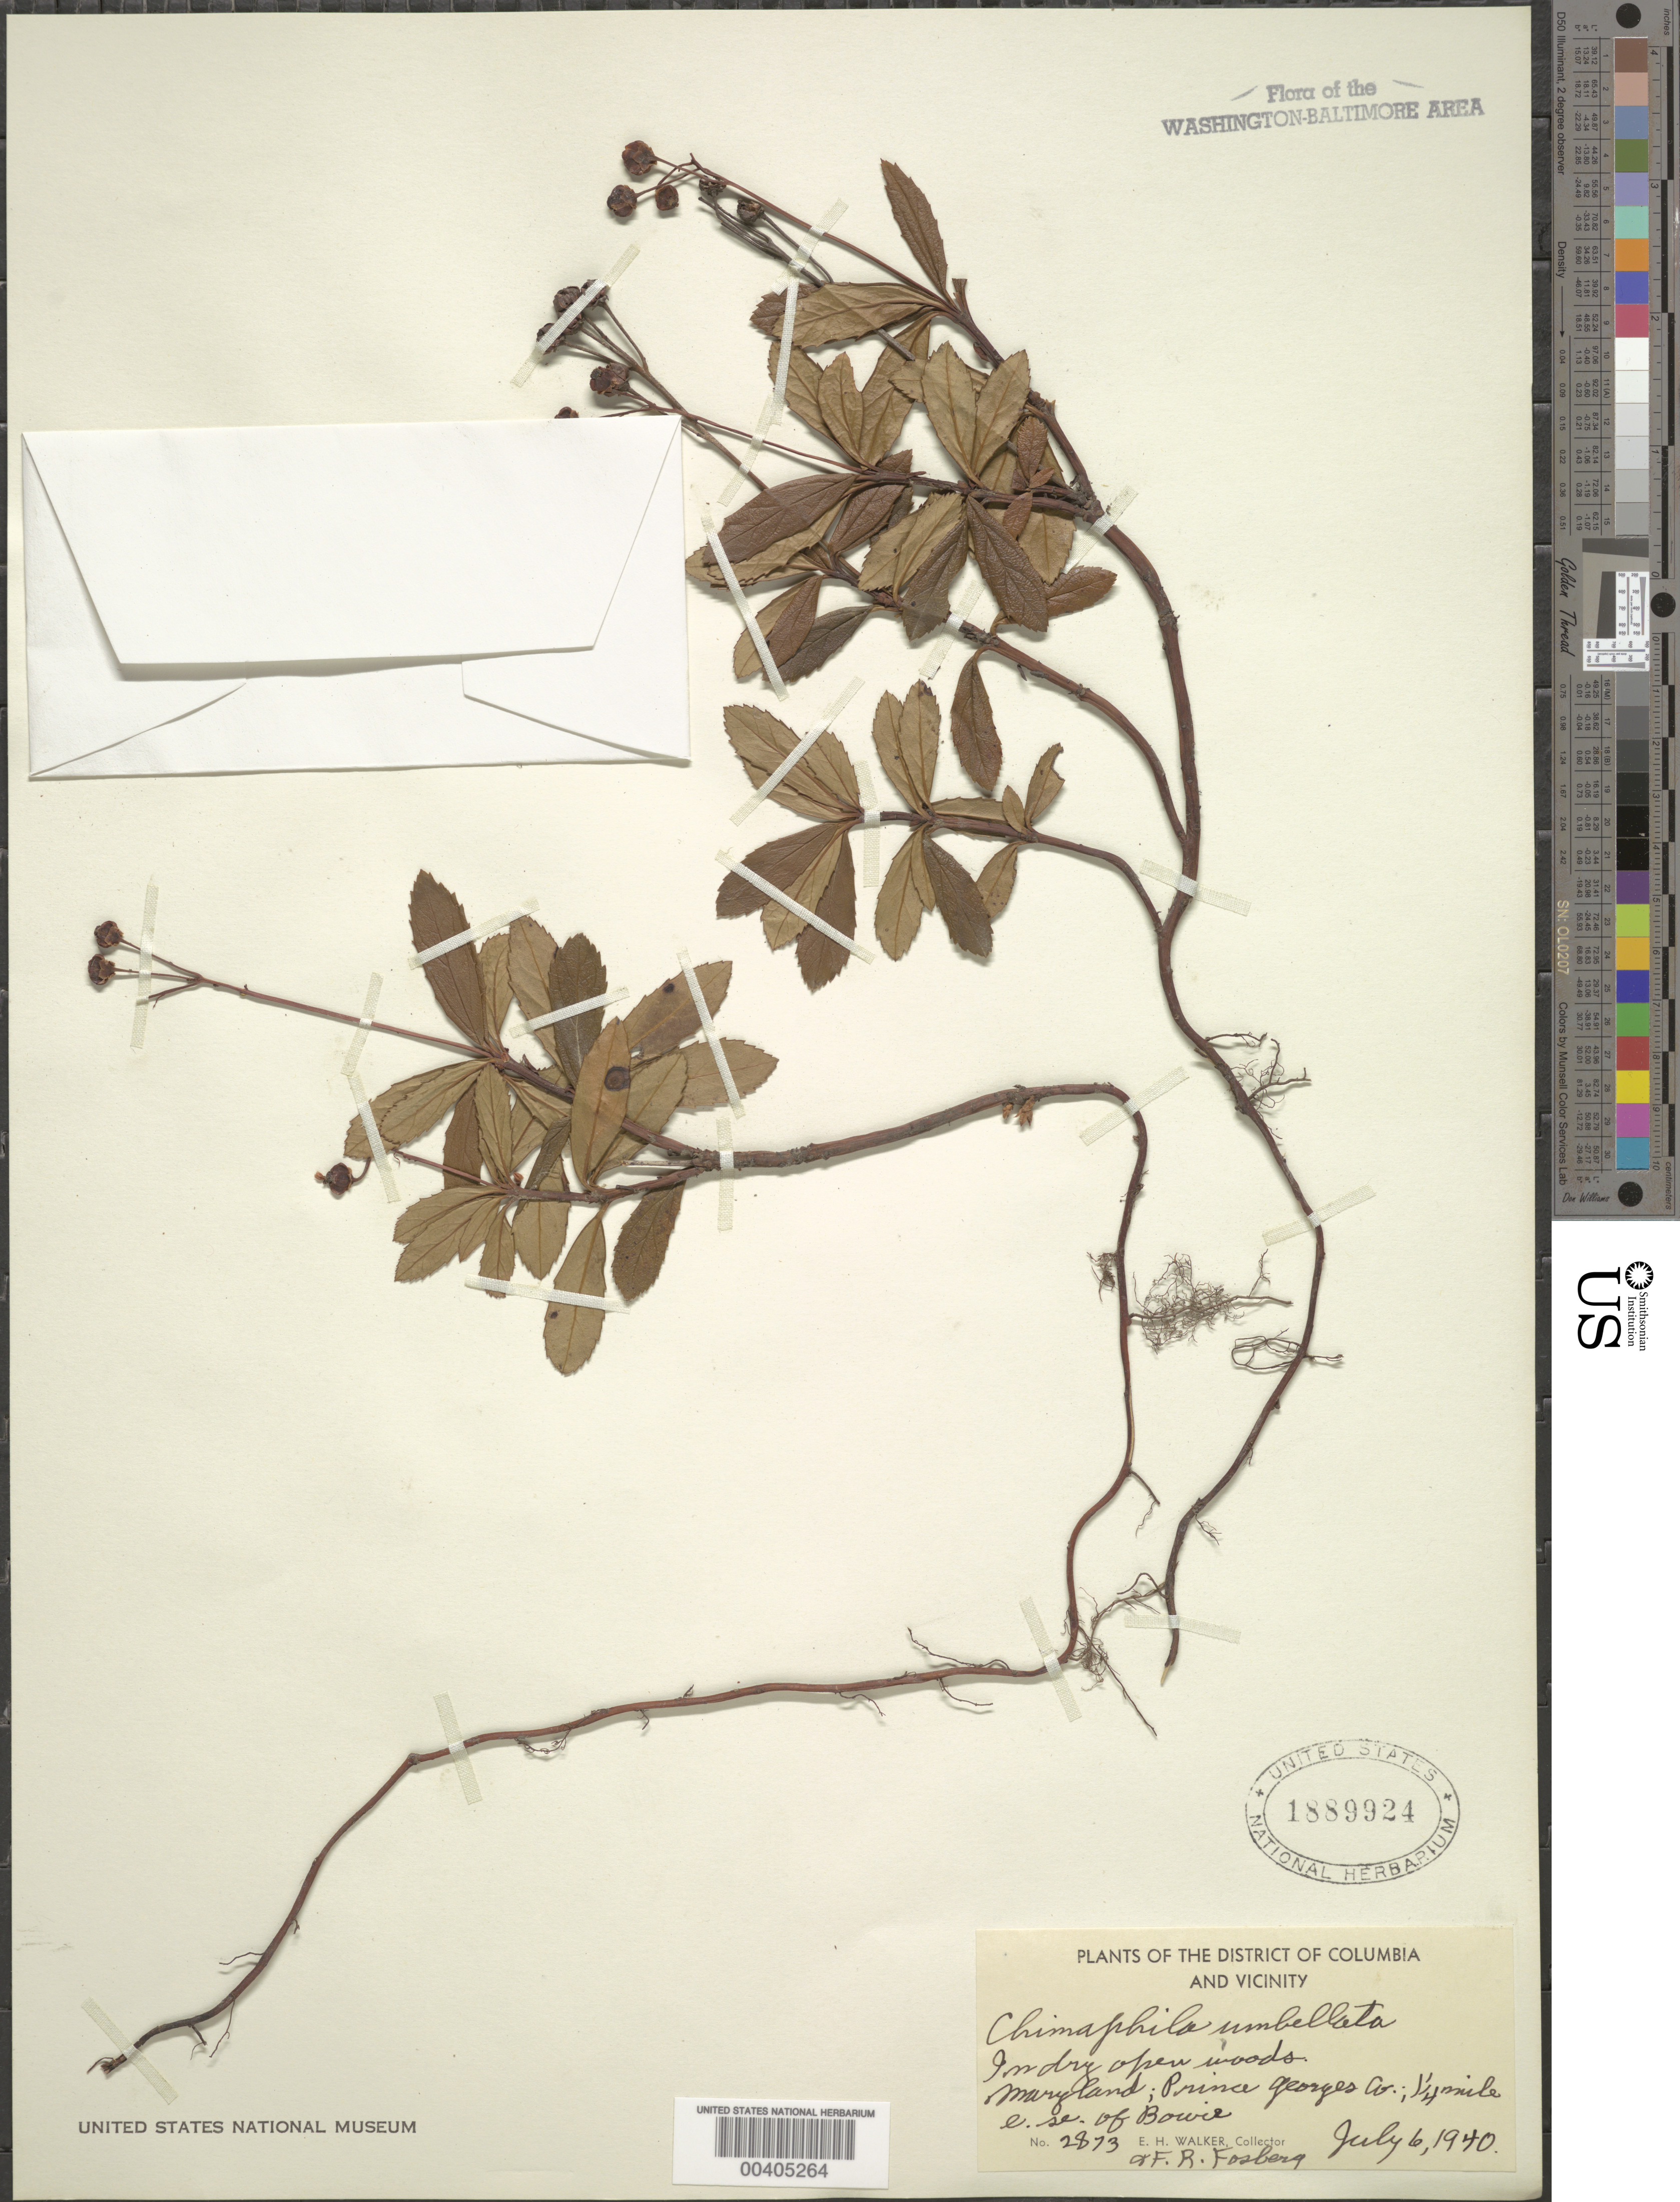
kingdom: Plantae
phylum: Tracheophyta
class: Magnoliopsida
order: Ericales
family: Ericaceae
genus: Chimaphila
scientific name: Chimaphila umbellata var. cisatlantica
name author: S.F. Blake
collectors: E. H. Walker & F. R. Fosberg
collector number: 2873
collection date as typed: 06 Jul 1940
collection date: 1940-07-06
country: United States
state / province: Maryland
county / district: Prince George's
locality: Southeast of Bowie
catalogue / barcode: US 1889924